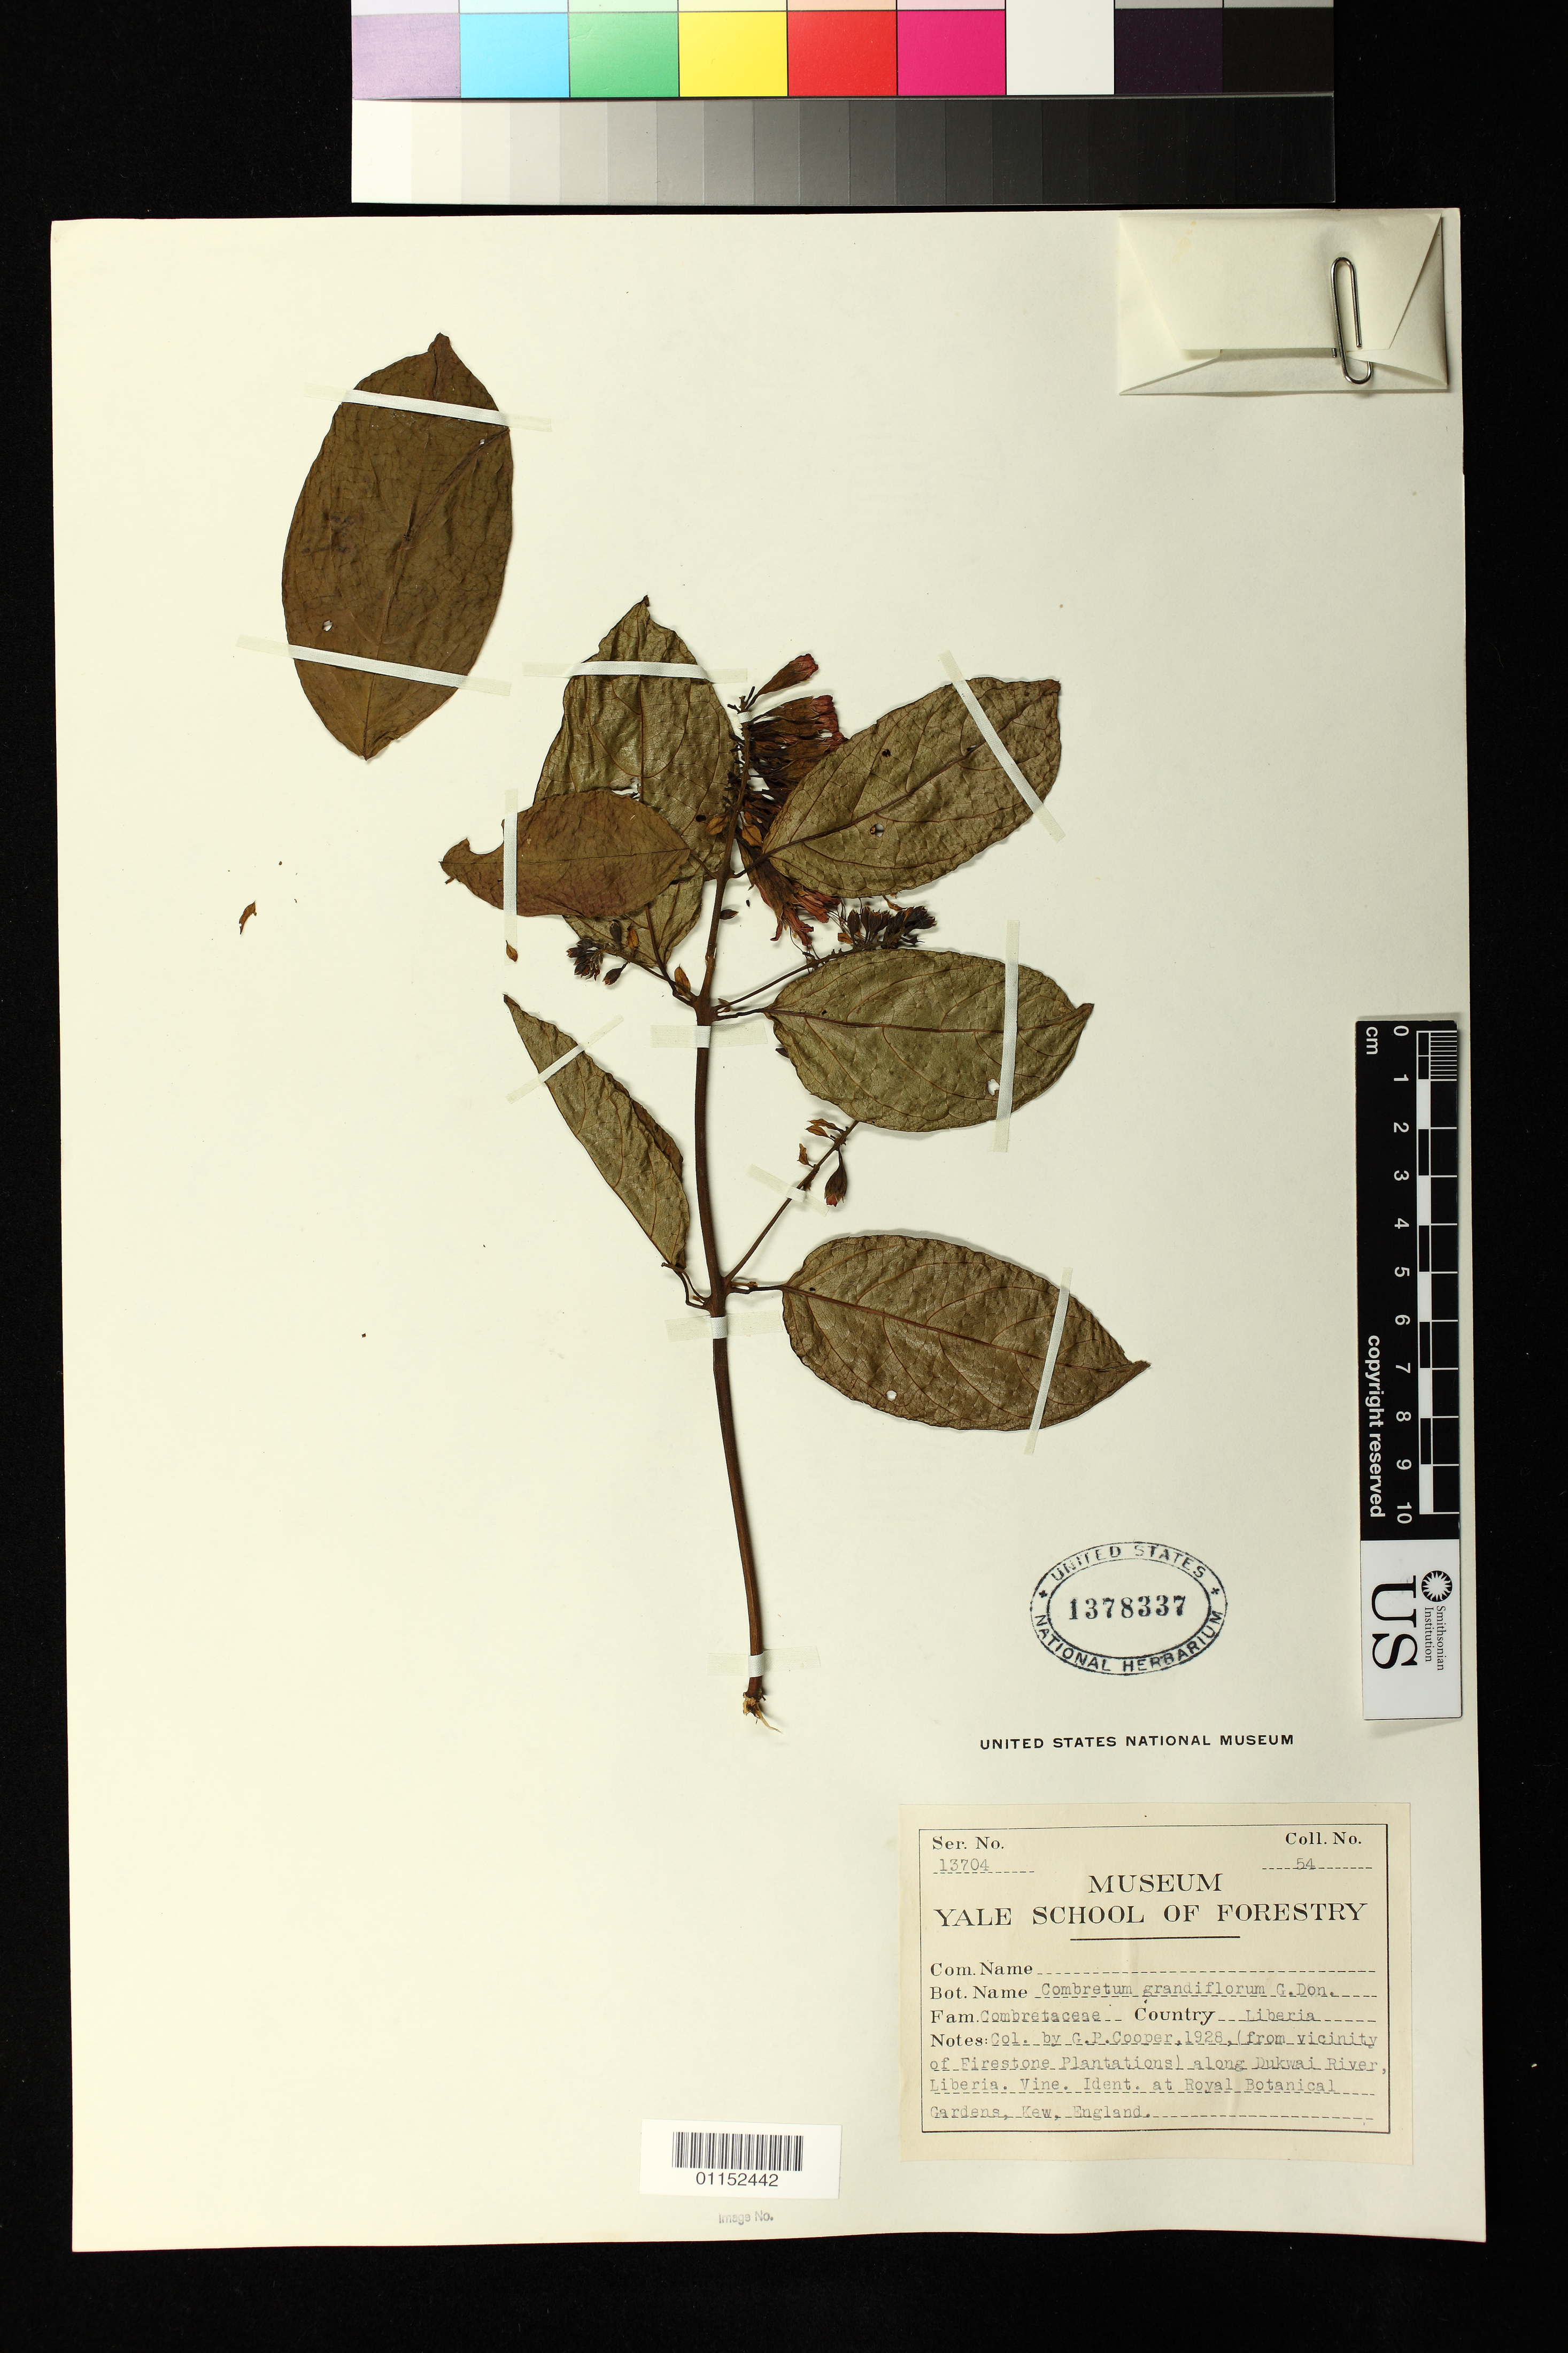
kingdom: Plantae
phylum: Tracheophyta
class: Magnoliopsida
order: Myrtales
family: Combretaceae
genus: Combretum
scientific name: Combretum grandiflorum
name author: G. Don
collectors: G. Cooper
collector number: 54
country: Liberia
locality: Vicinity of Firestone Planttions, along Dukwai River. Ident. at Royal Botanical Gardens, Kew, England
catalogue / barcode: US 1378337